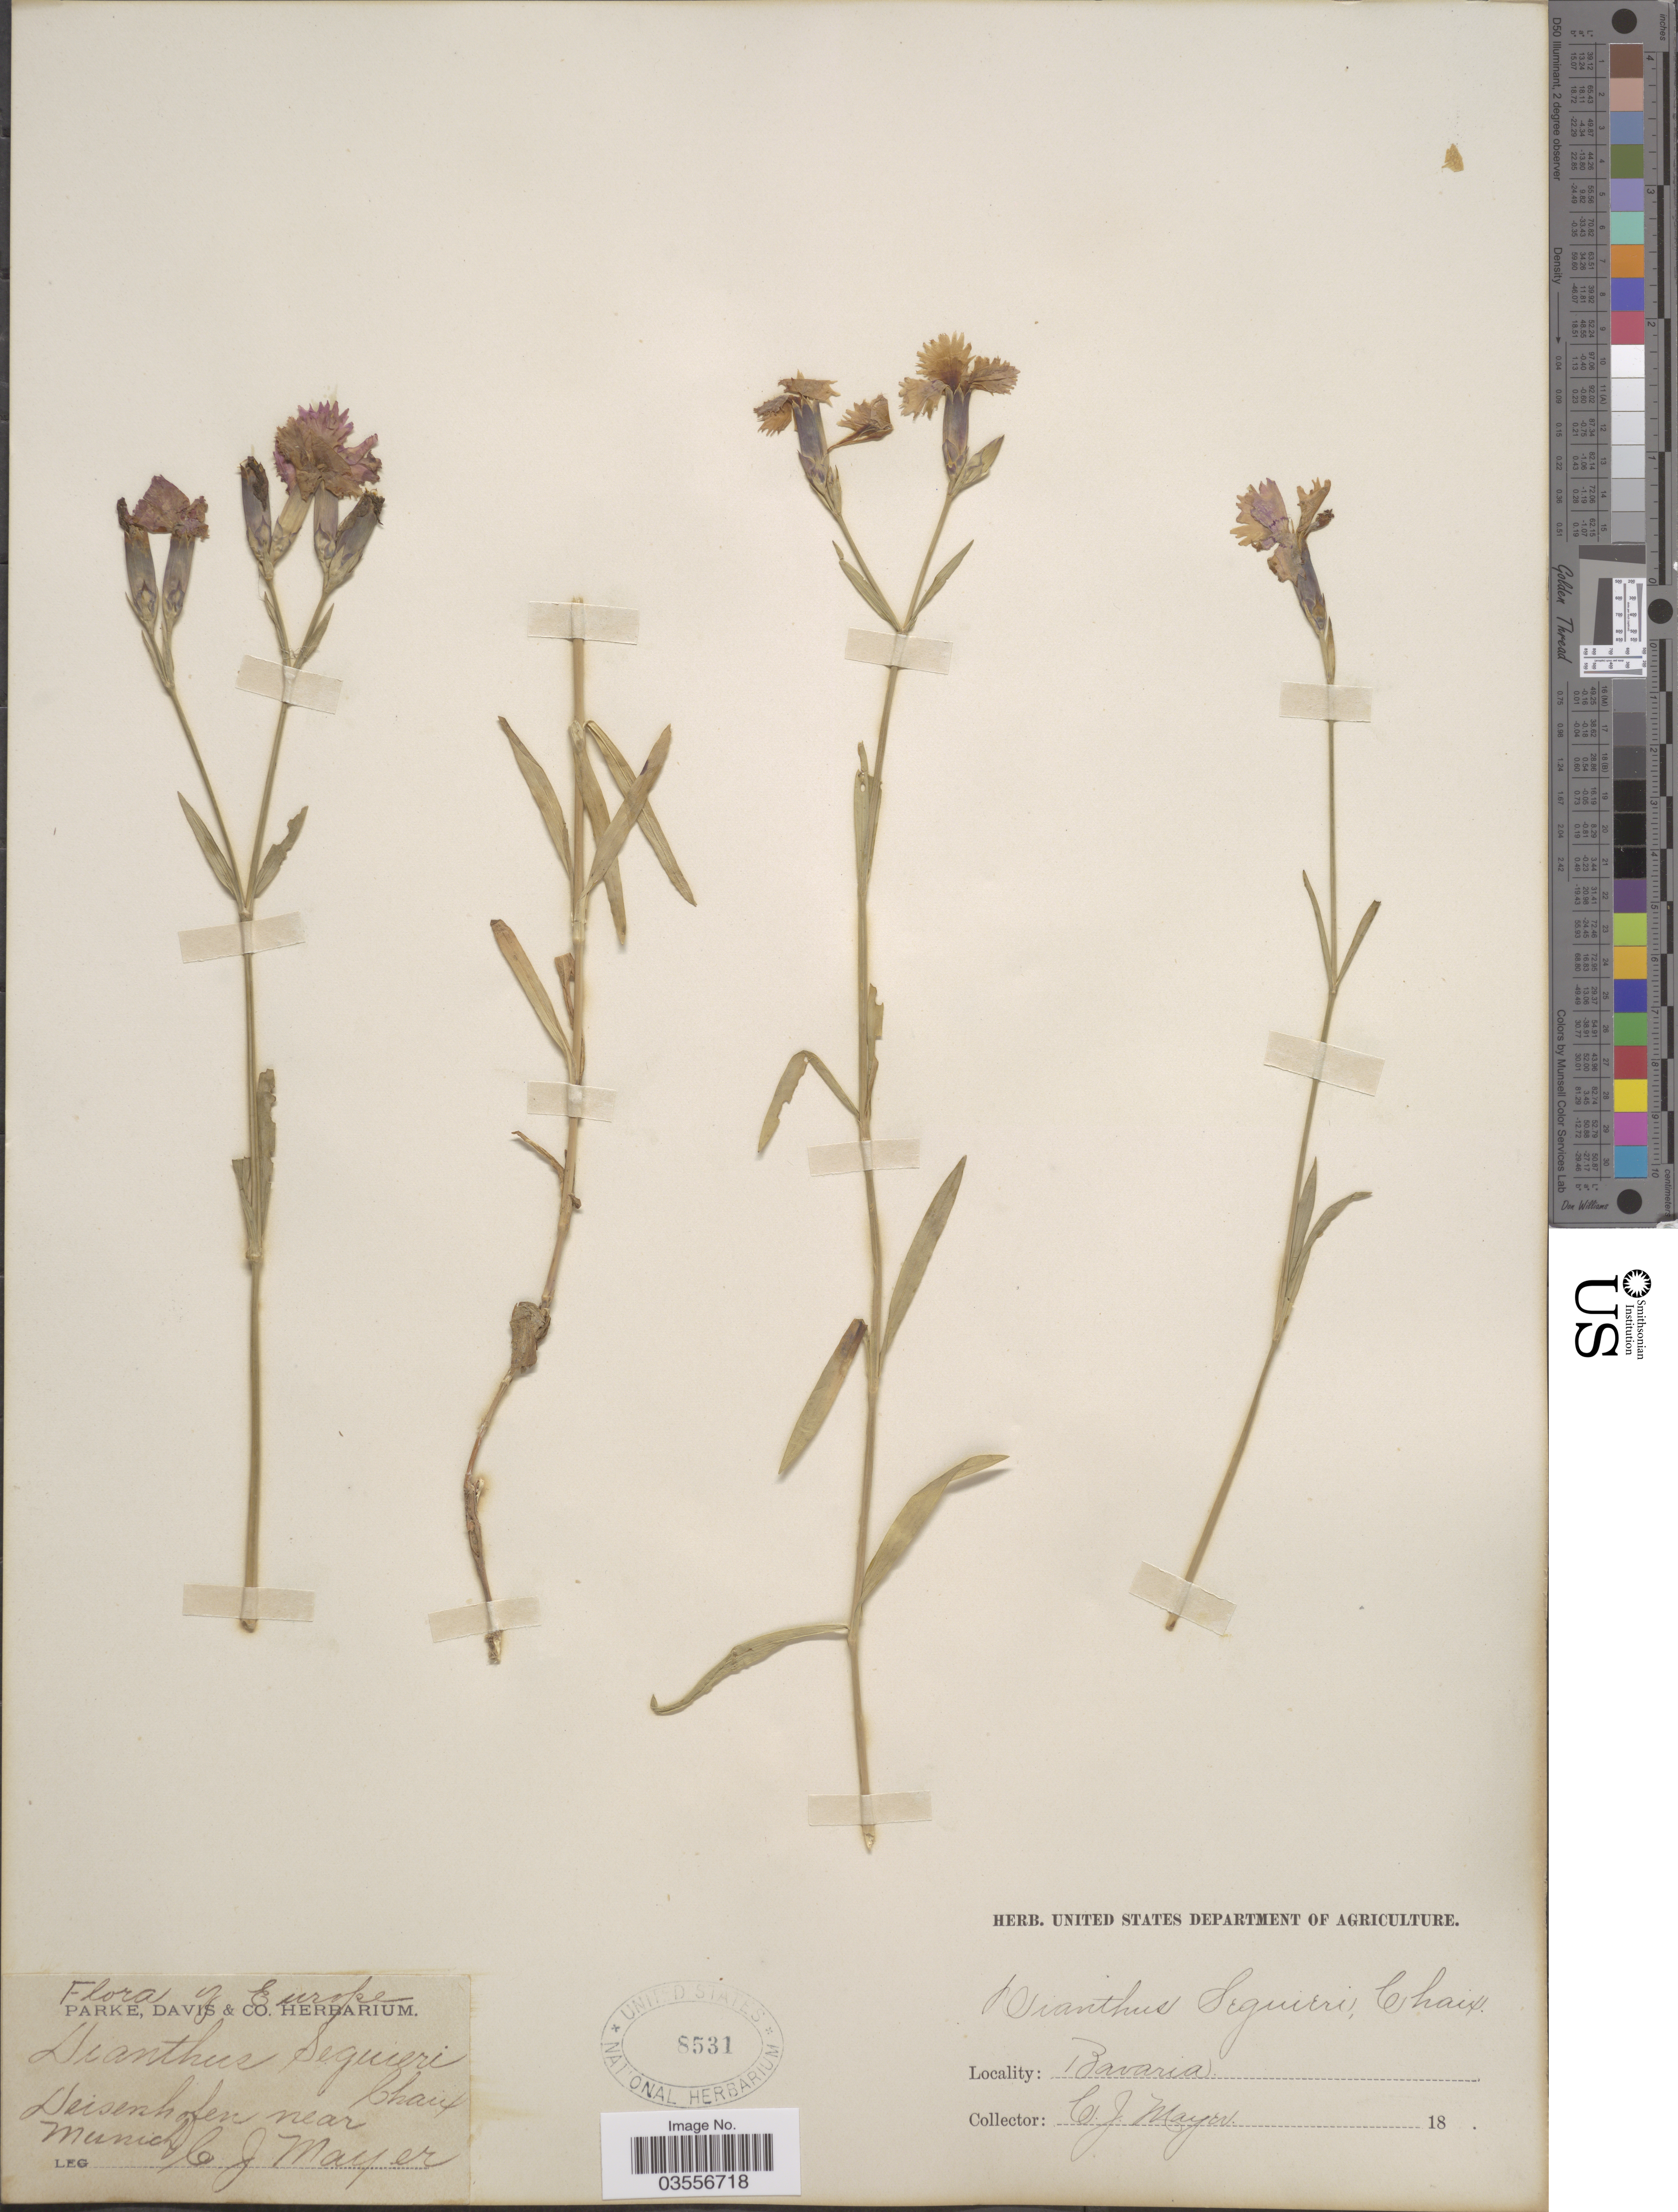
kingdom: Plantae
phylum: Tracheophyta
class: Magnoliopsida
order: Caryophyllales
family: Caryophyllaceae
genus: Dianthus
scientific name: Dianthus seguieri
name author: Vill.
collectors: C. Mayer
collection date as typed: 18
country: Germany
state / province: Bayern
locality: Deisenhofen near Munich.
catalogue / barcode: US 8531